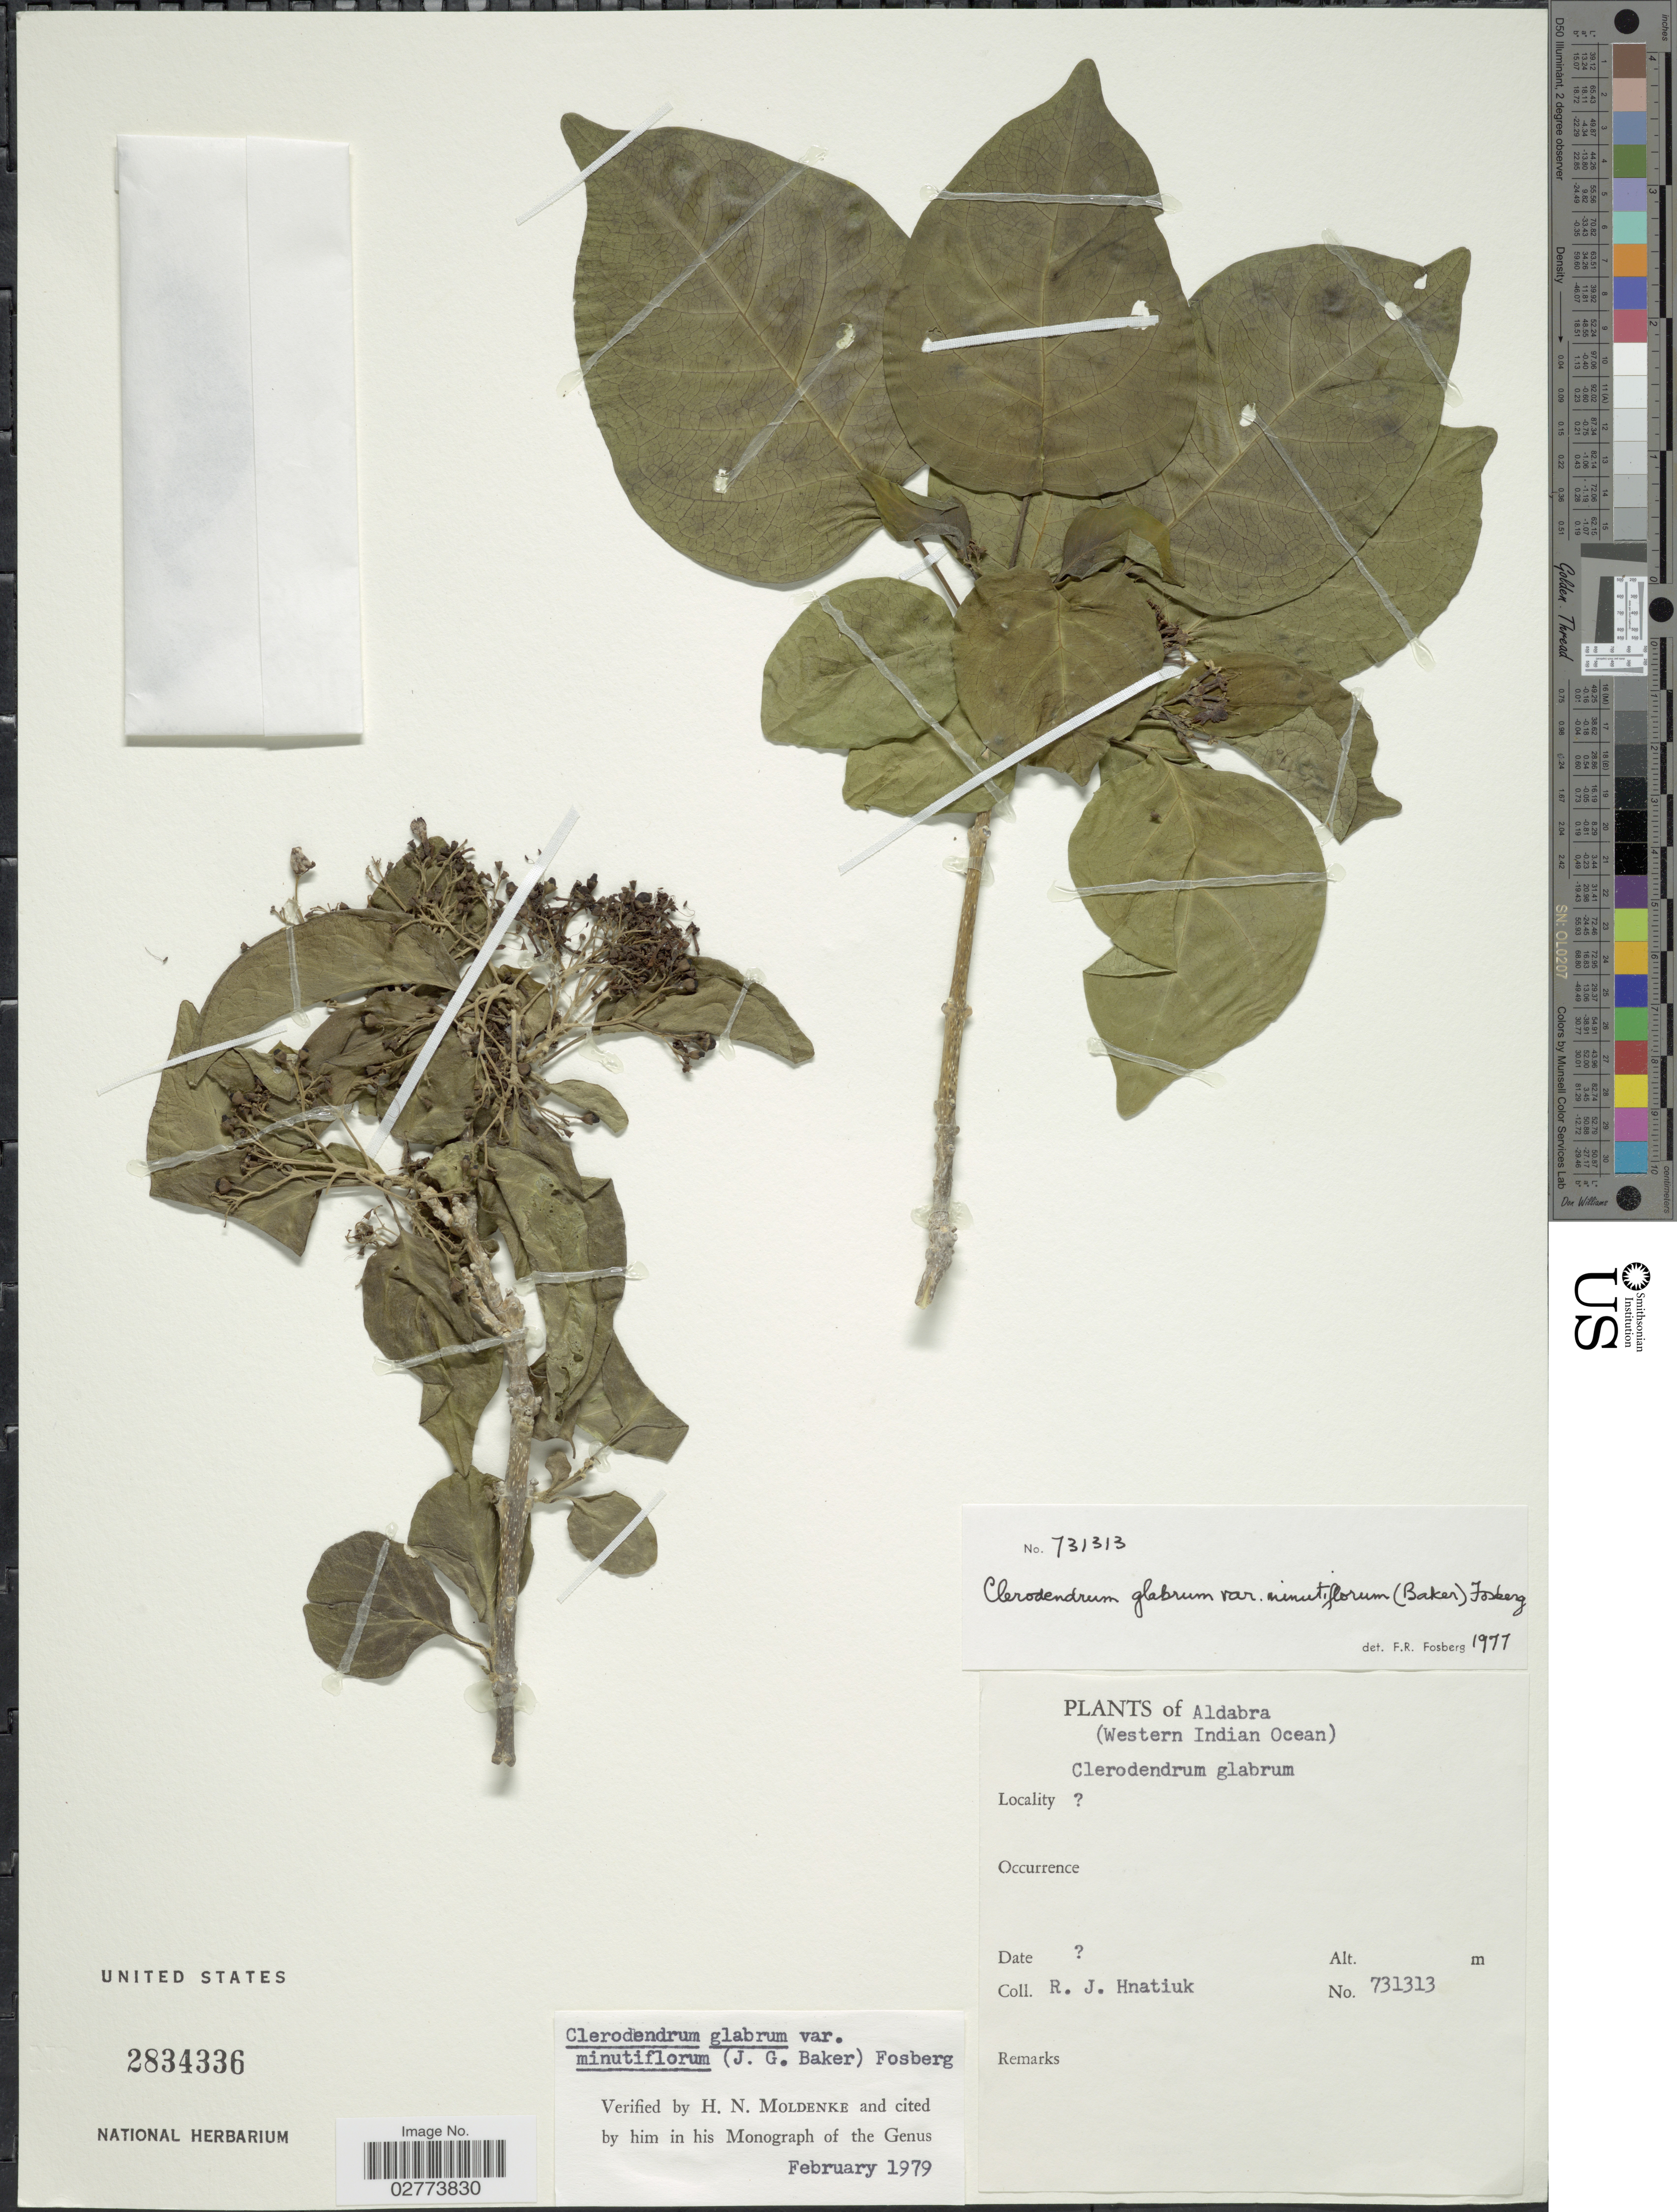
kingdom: Plantae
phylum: Tracheophyta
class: Magnoliopsida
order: Lamiales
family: Lamiaceae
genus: Clerodendrum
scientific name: Clerodendrum glabrum var. minutiflorum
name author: (Baker) Fosberg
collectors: R. Hnatiuk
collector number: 731313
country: Seychelles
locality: Aldabra (Western Indian Ocean).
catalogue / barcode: US 2834336